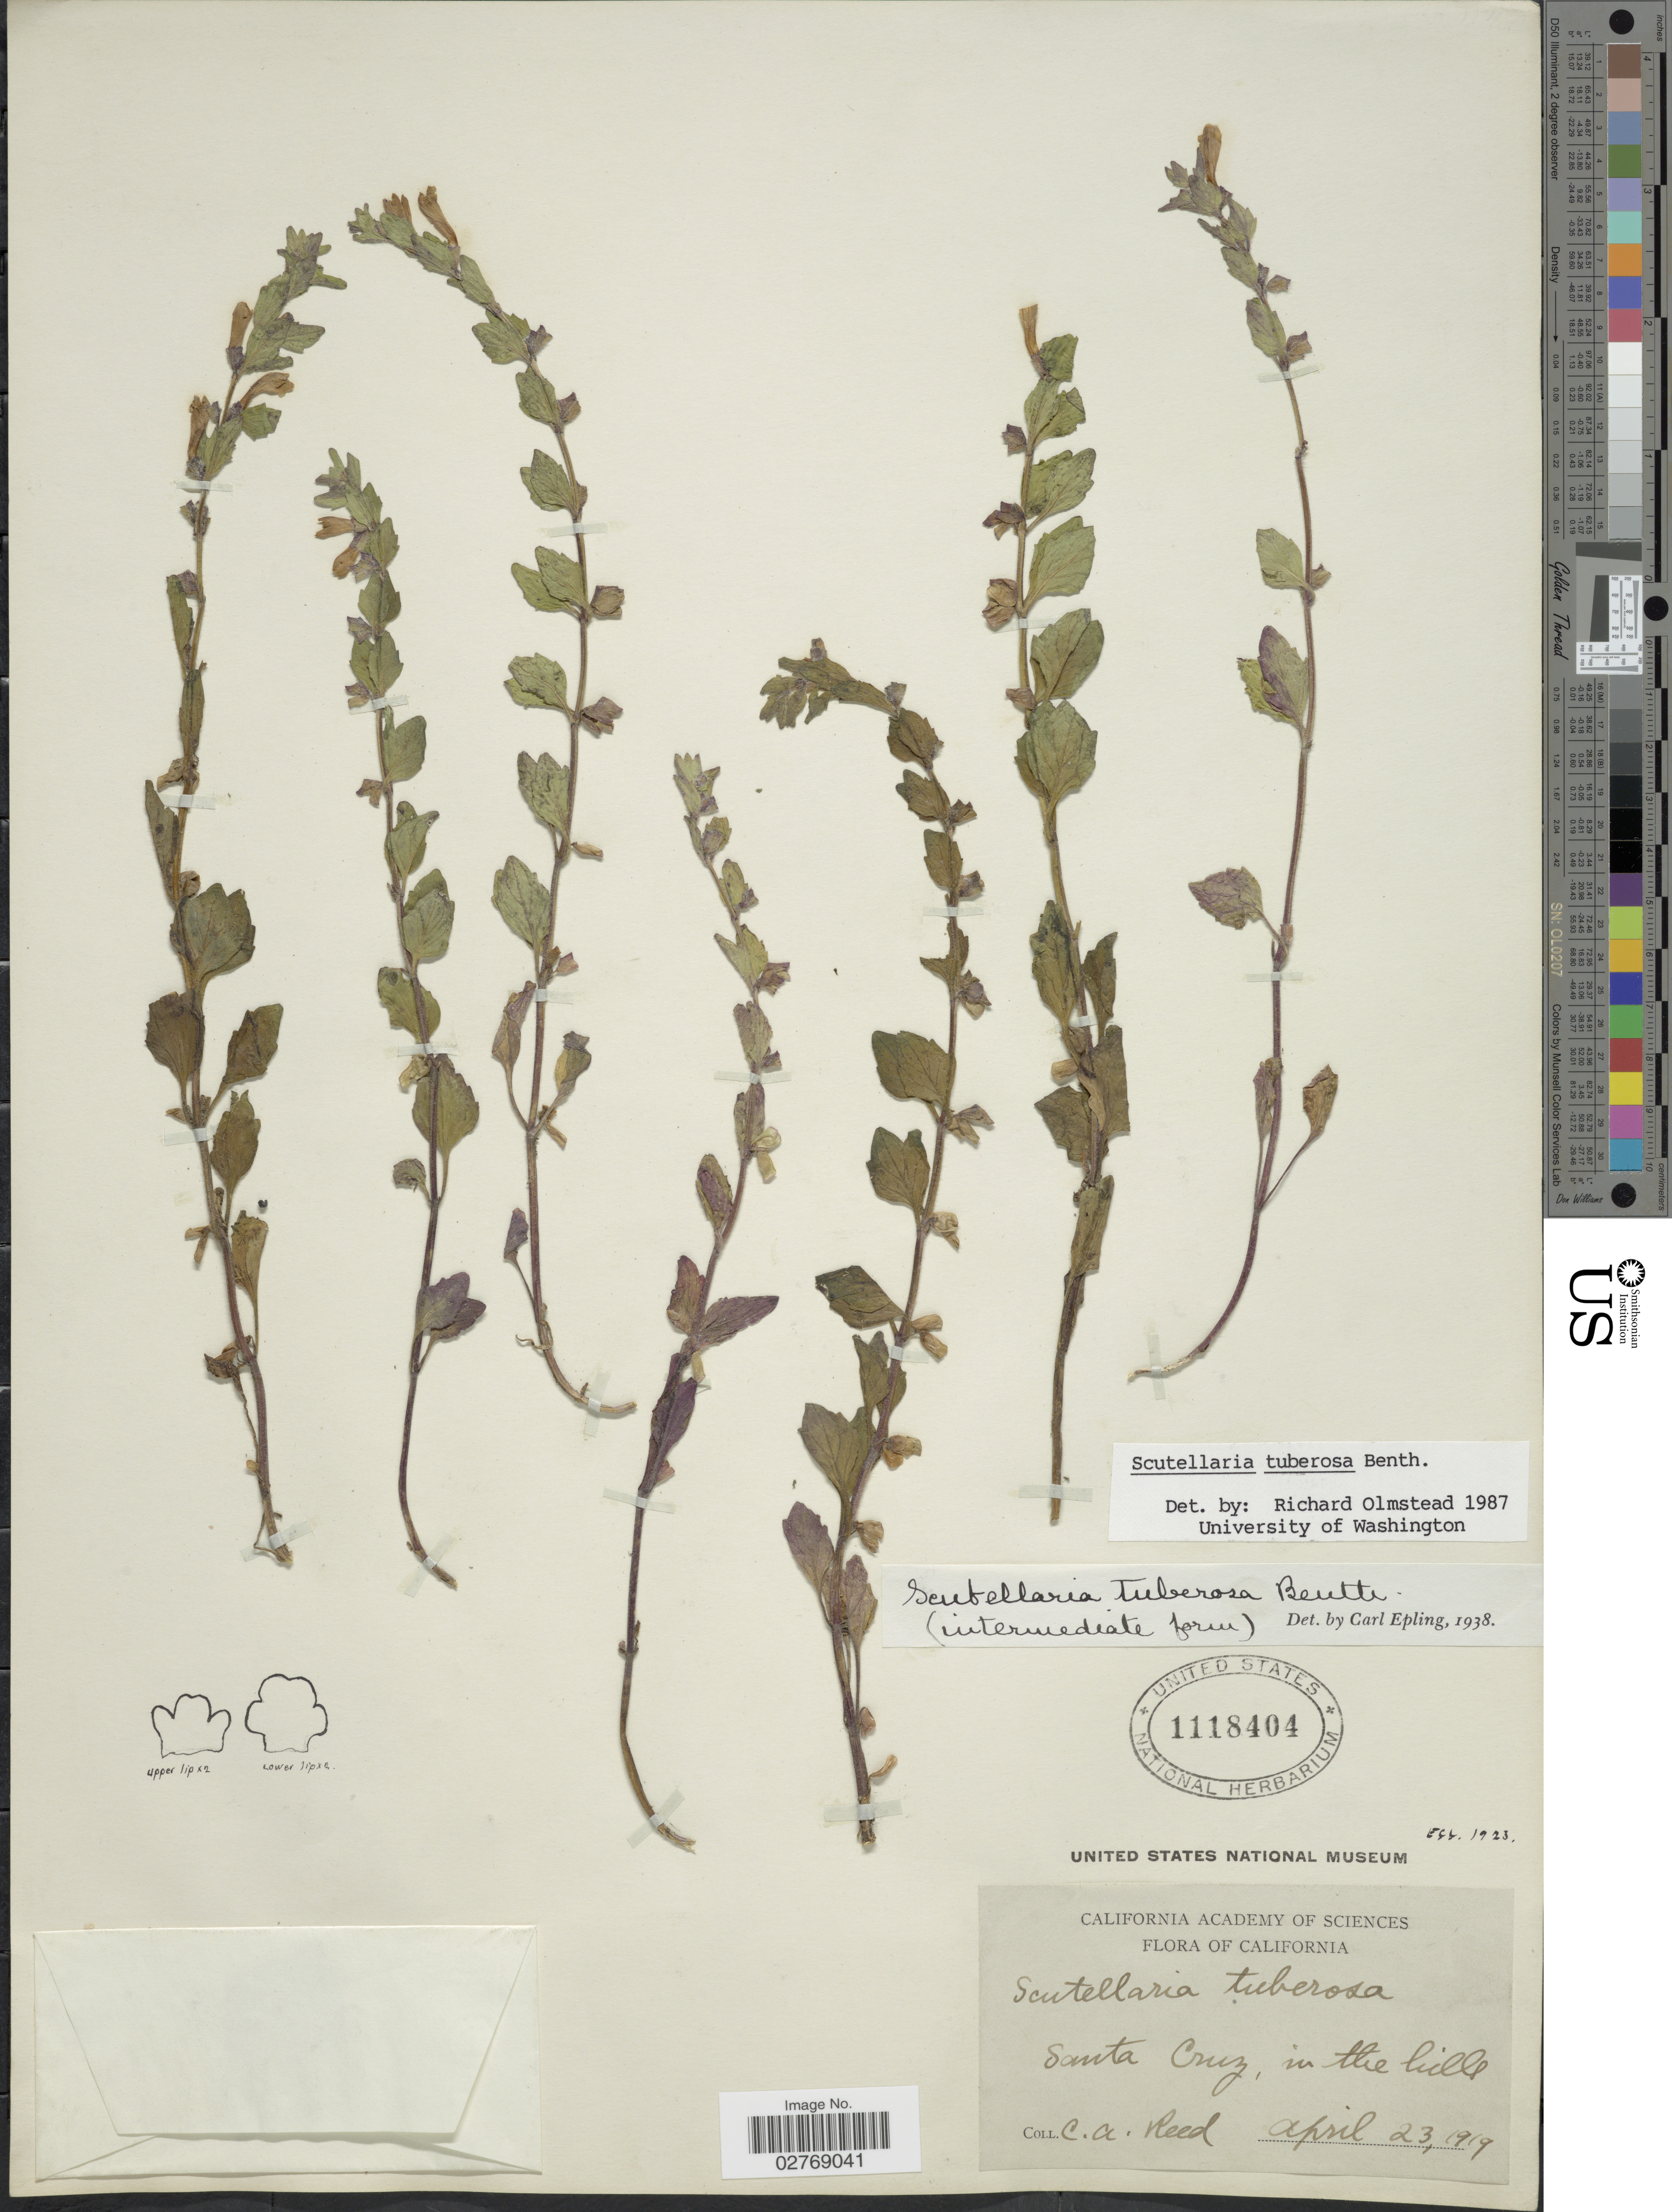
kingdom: Plantae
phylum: Tracheophyta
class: Magnoliopsida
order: Lamiales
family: Lamiaceae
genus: Scutellaria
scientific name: Scutellaria tuberosa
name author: Benth.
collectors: C. Reed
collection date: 1919-04-23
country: United States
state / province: California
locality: Santa Cruz, in the hills.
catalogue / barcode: US 1118404